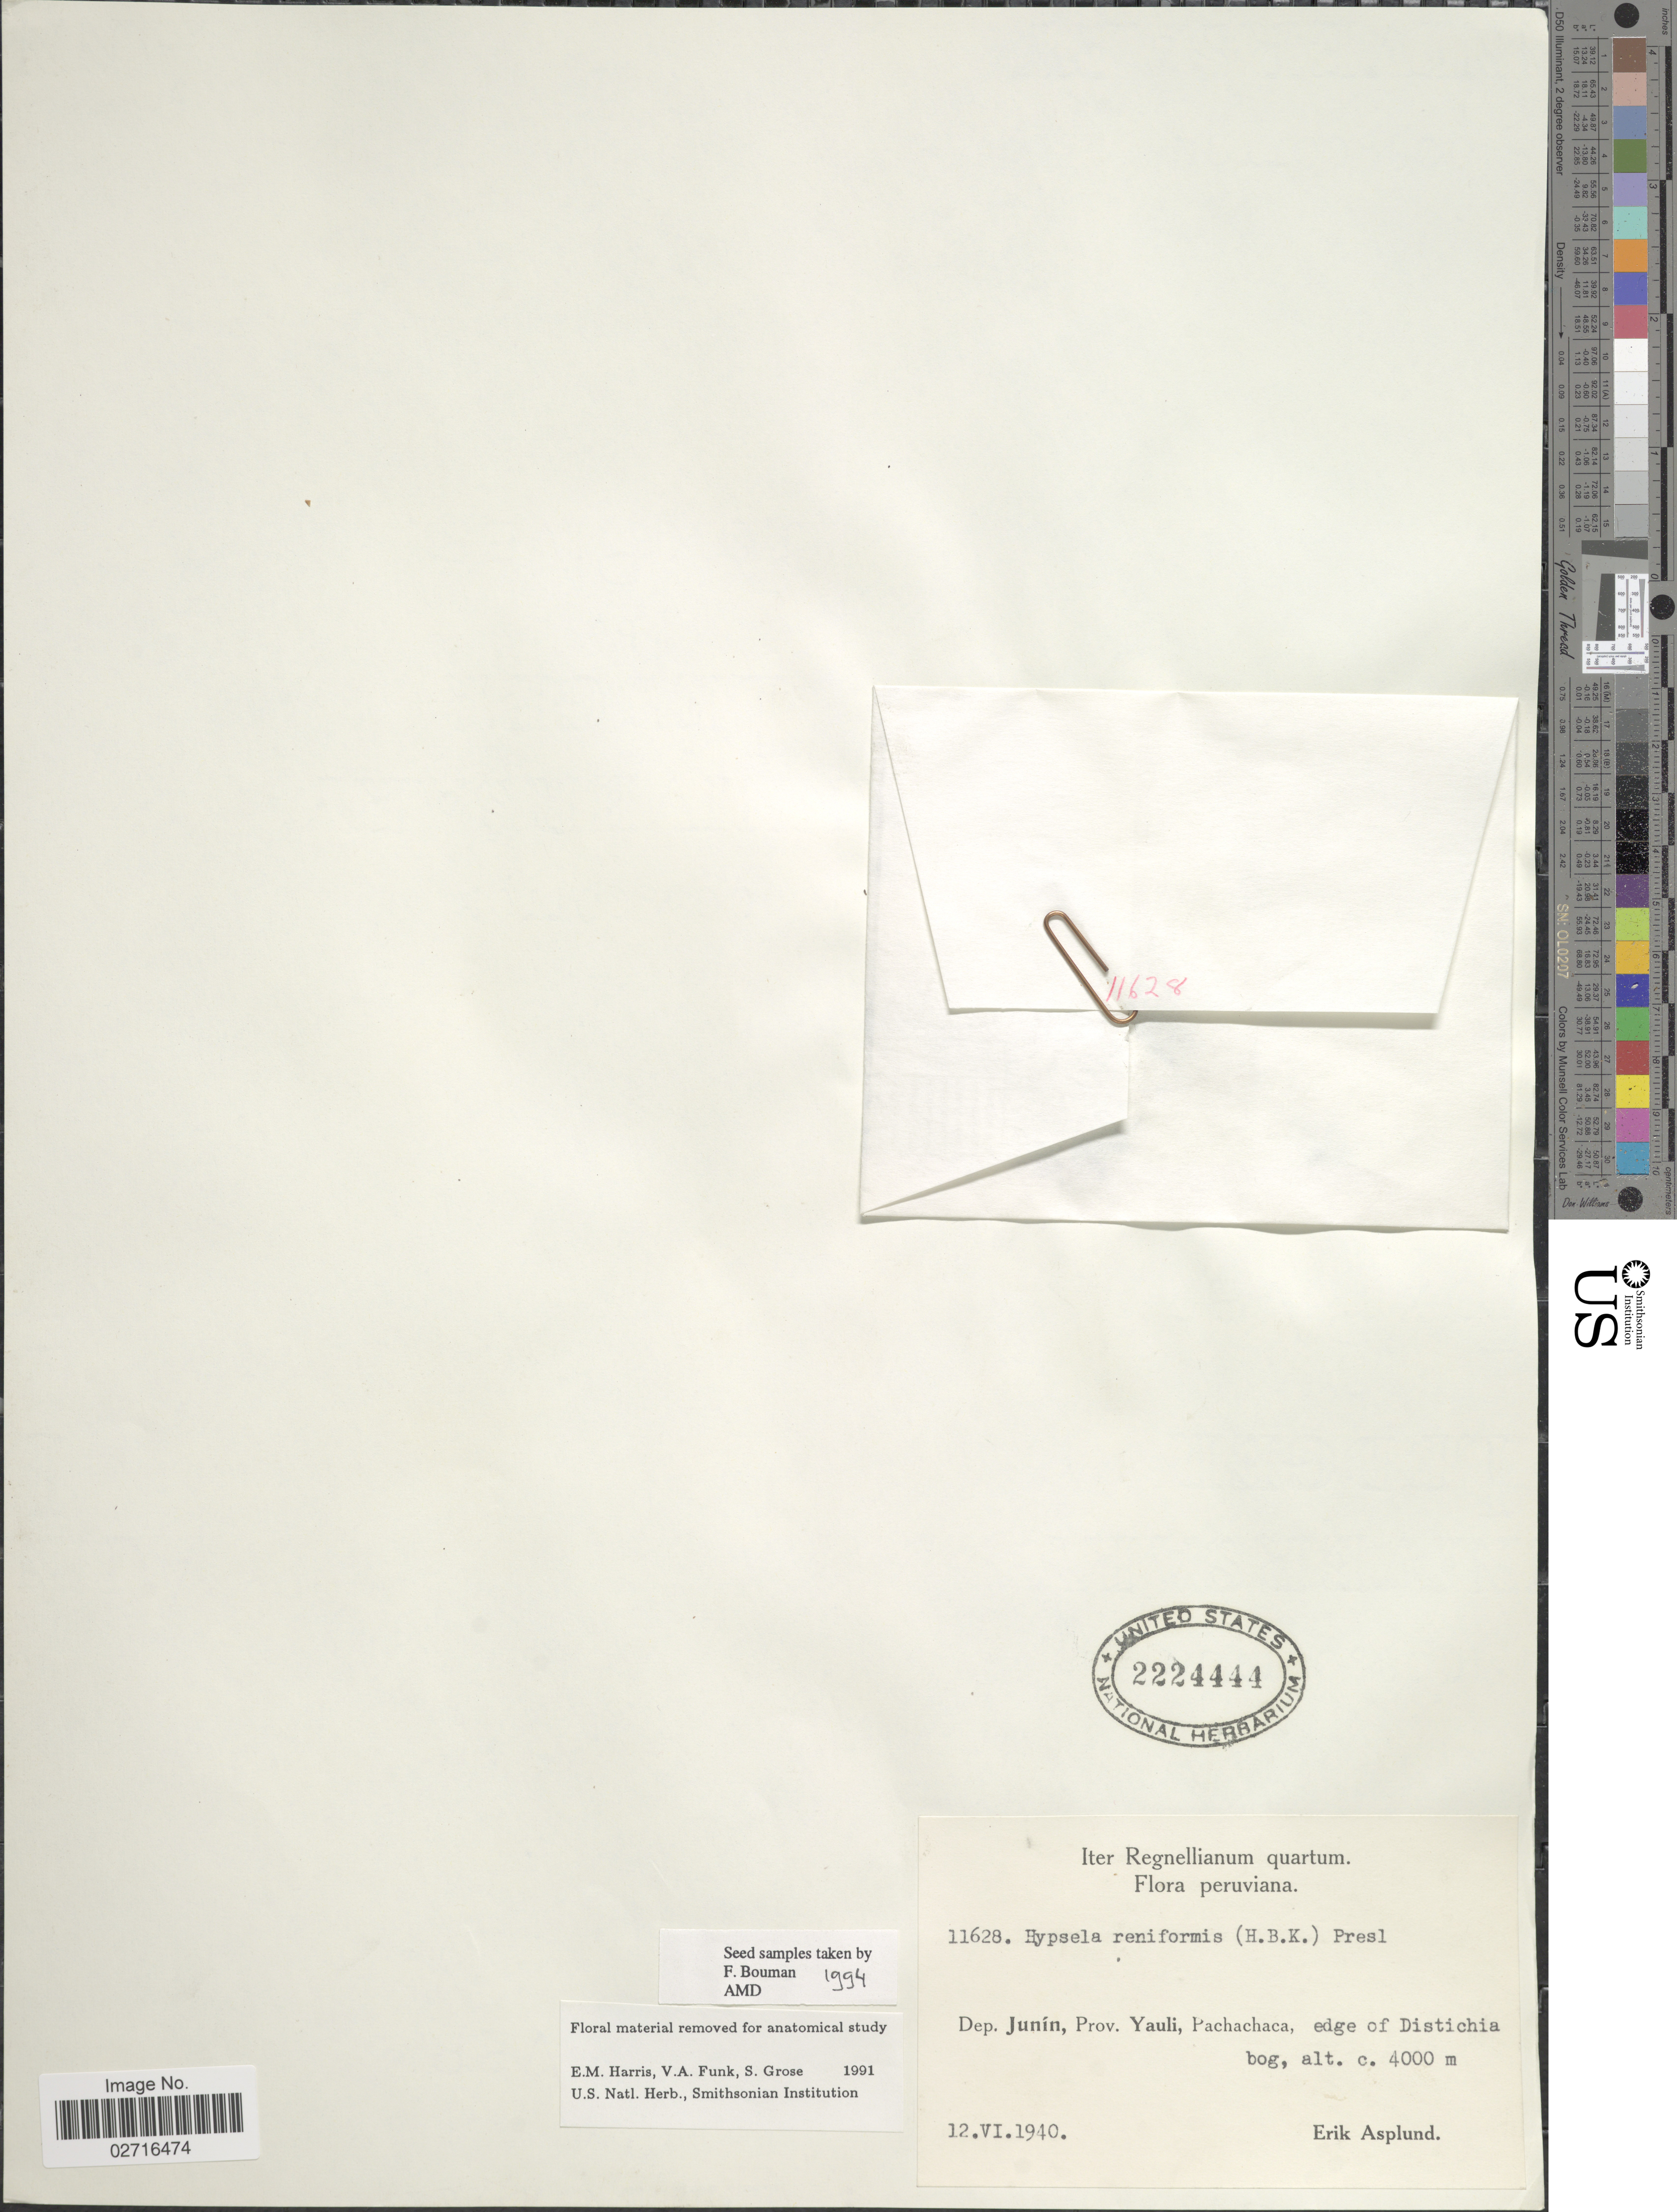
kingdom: Plantae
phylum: Tracheophyta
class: Magnoliopsida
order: Asterales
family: Campanulaceae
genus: Hypsela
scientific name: Hypsela reniformis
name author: (Kunth) C. Presl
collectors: E. Asplund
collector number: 11628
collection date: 1940-06-12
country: Peru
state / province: Junín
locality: Prov. Yauli, Pachachaca, edge of Distichia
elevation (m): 4000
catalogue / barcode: US 2224444